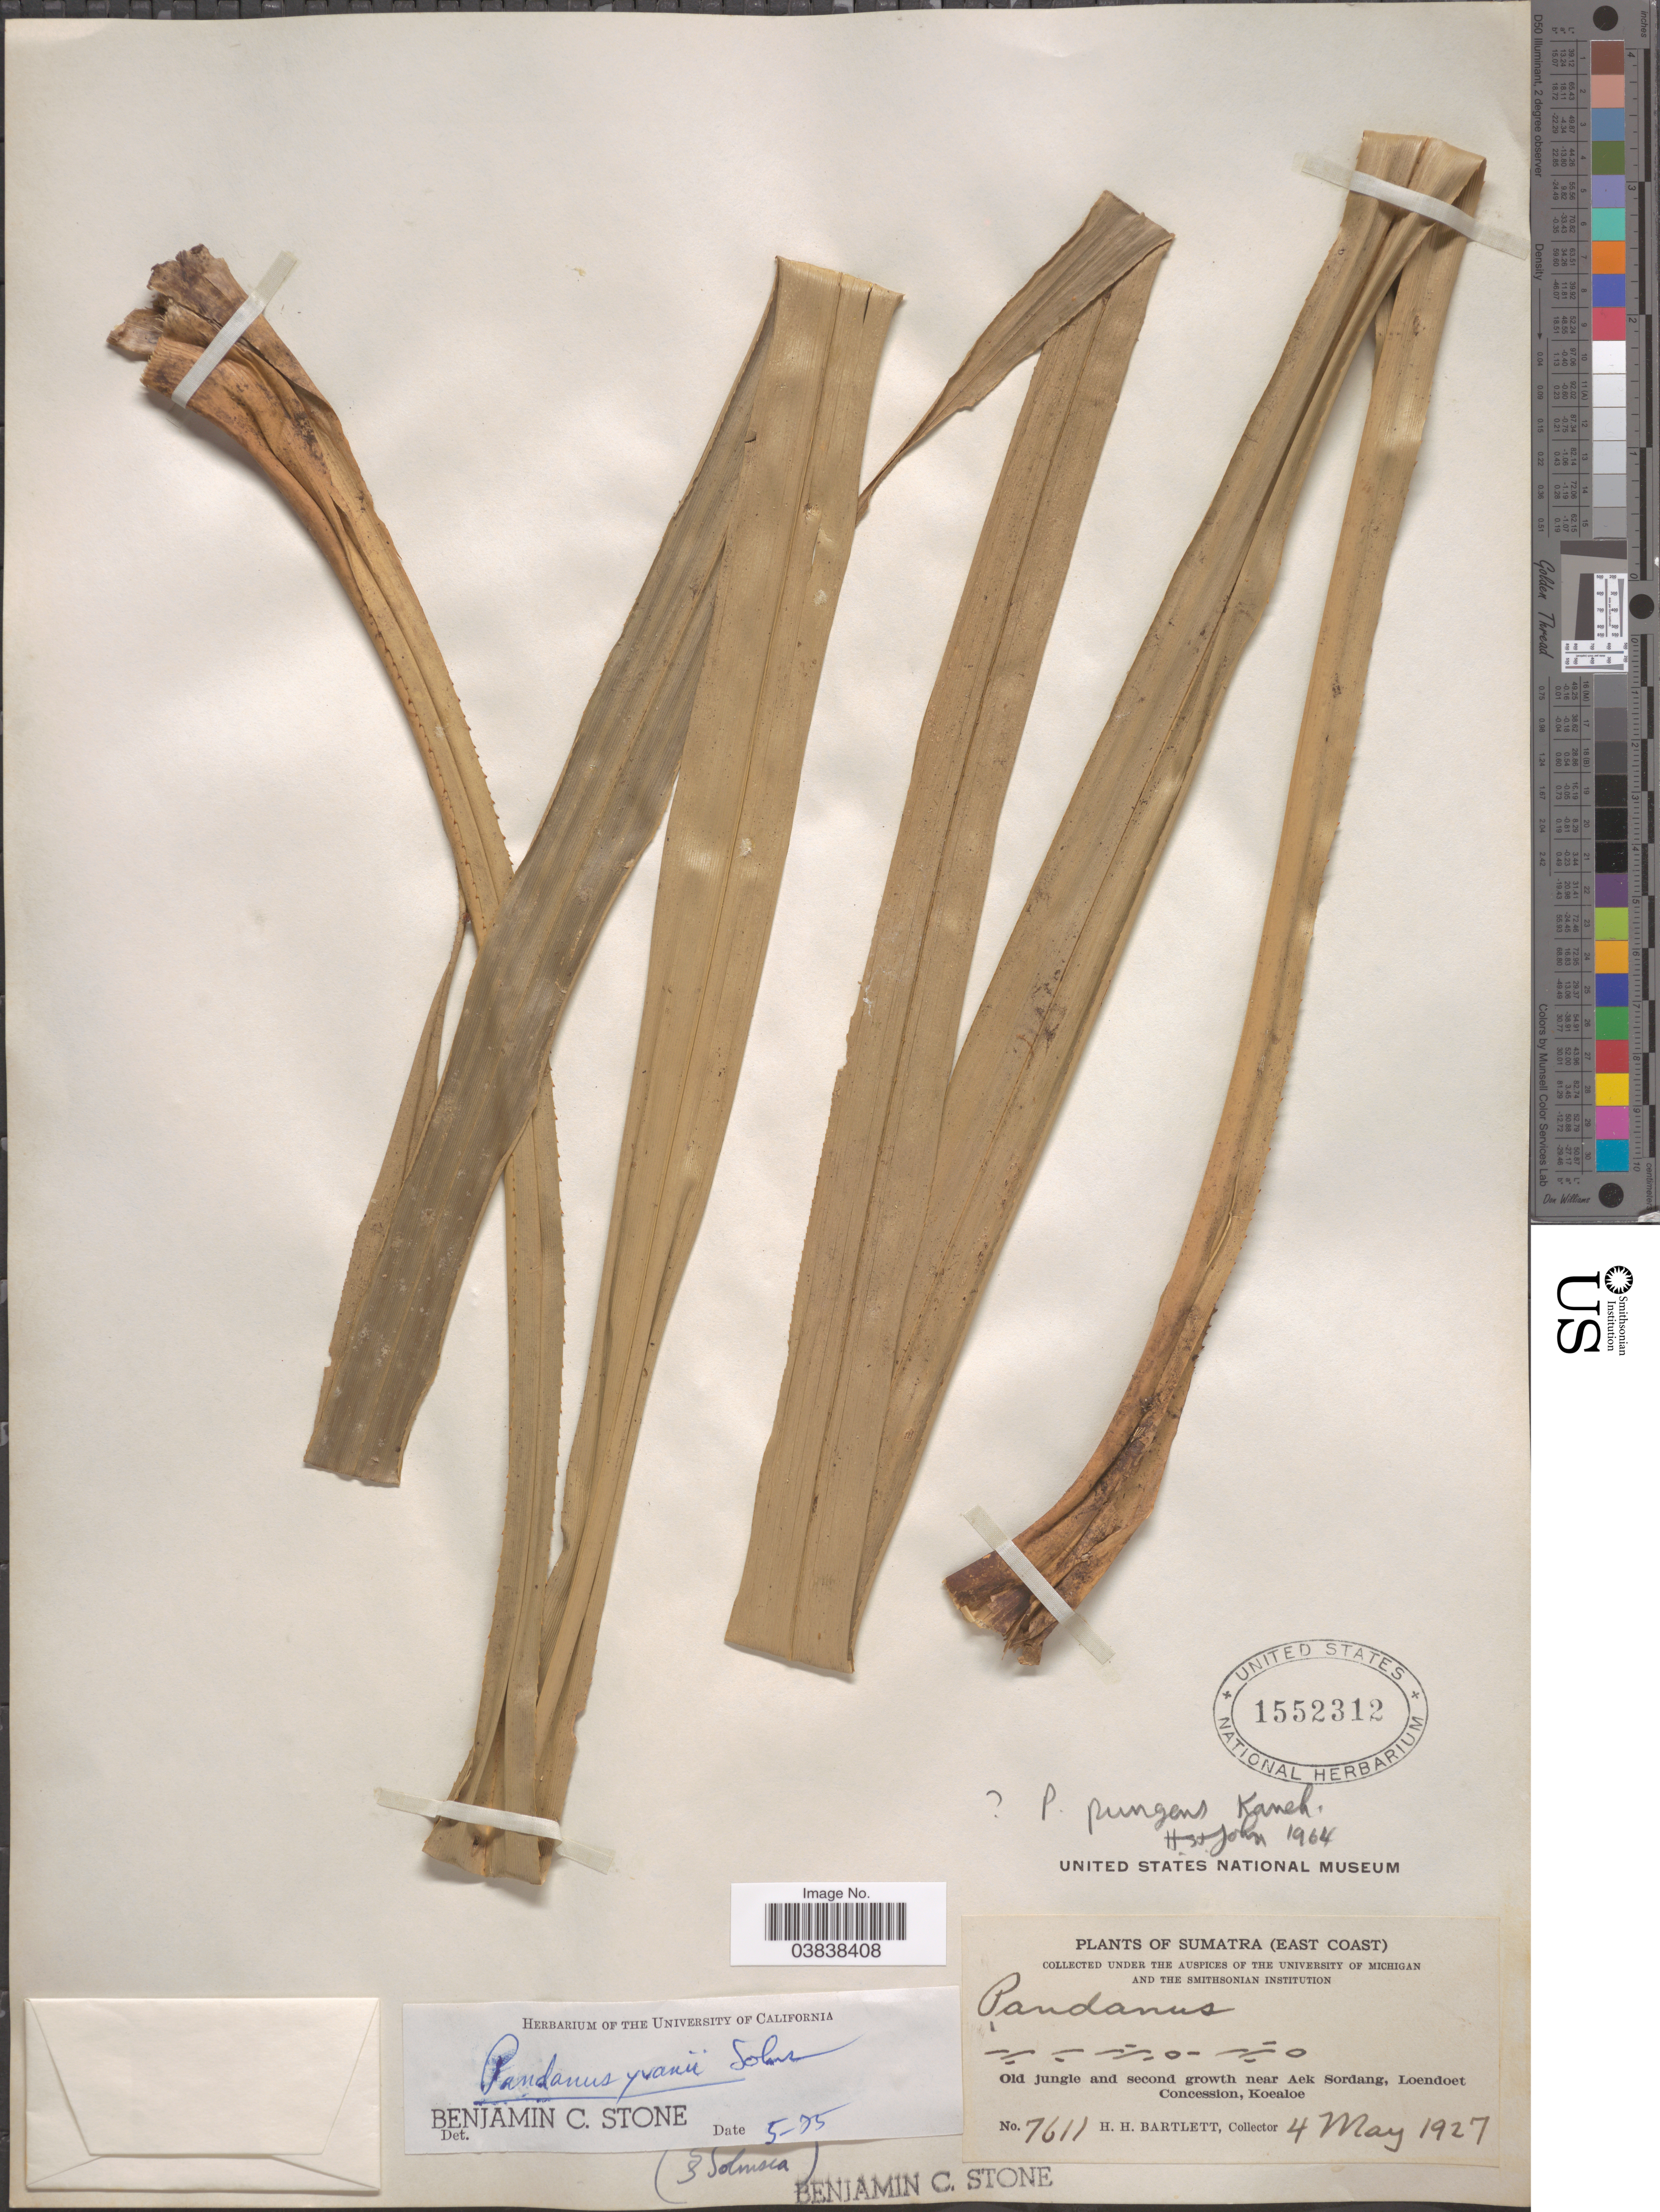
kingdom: Plantae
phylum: Tracheophyta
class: Liliopsida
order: Pandanales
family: Pandanaceae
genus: Pandanus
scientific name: Pandanus yvanii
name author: Solms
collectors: H. H. Bartlett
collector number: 7611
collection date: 1927-05-04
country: Indonesia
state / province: Sumatra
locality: (East Coast). Old jungle and second growth near Aek Sordang, Loendoet Concession, Koealoe.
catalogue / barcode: US 1552312